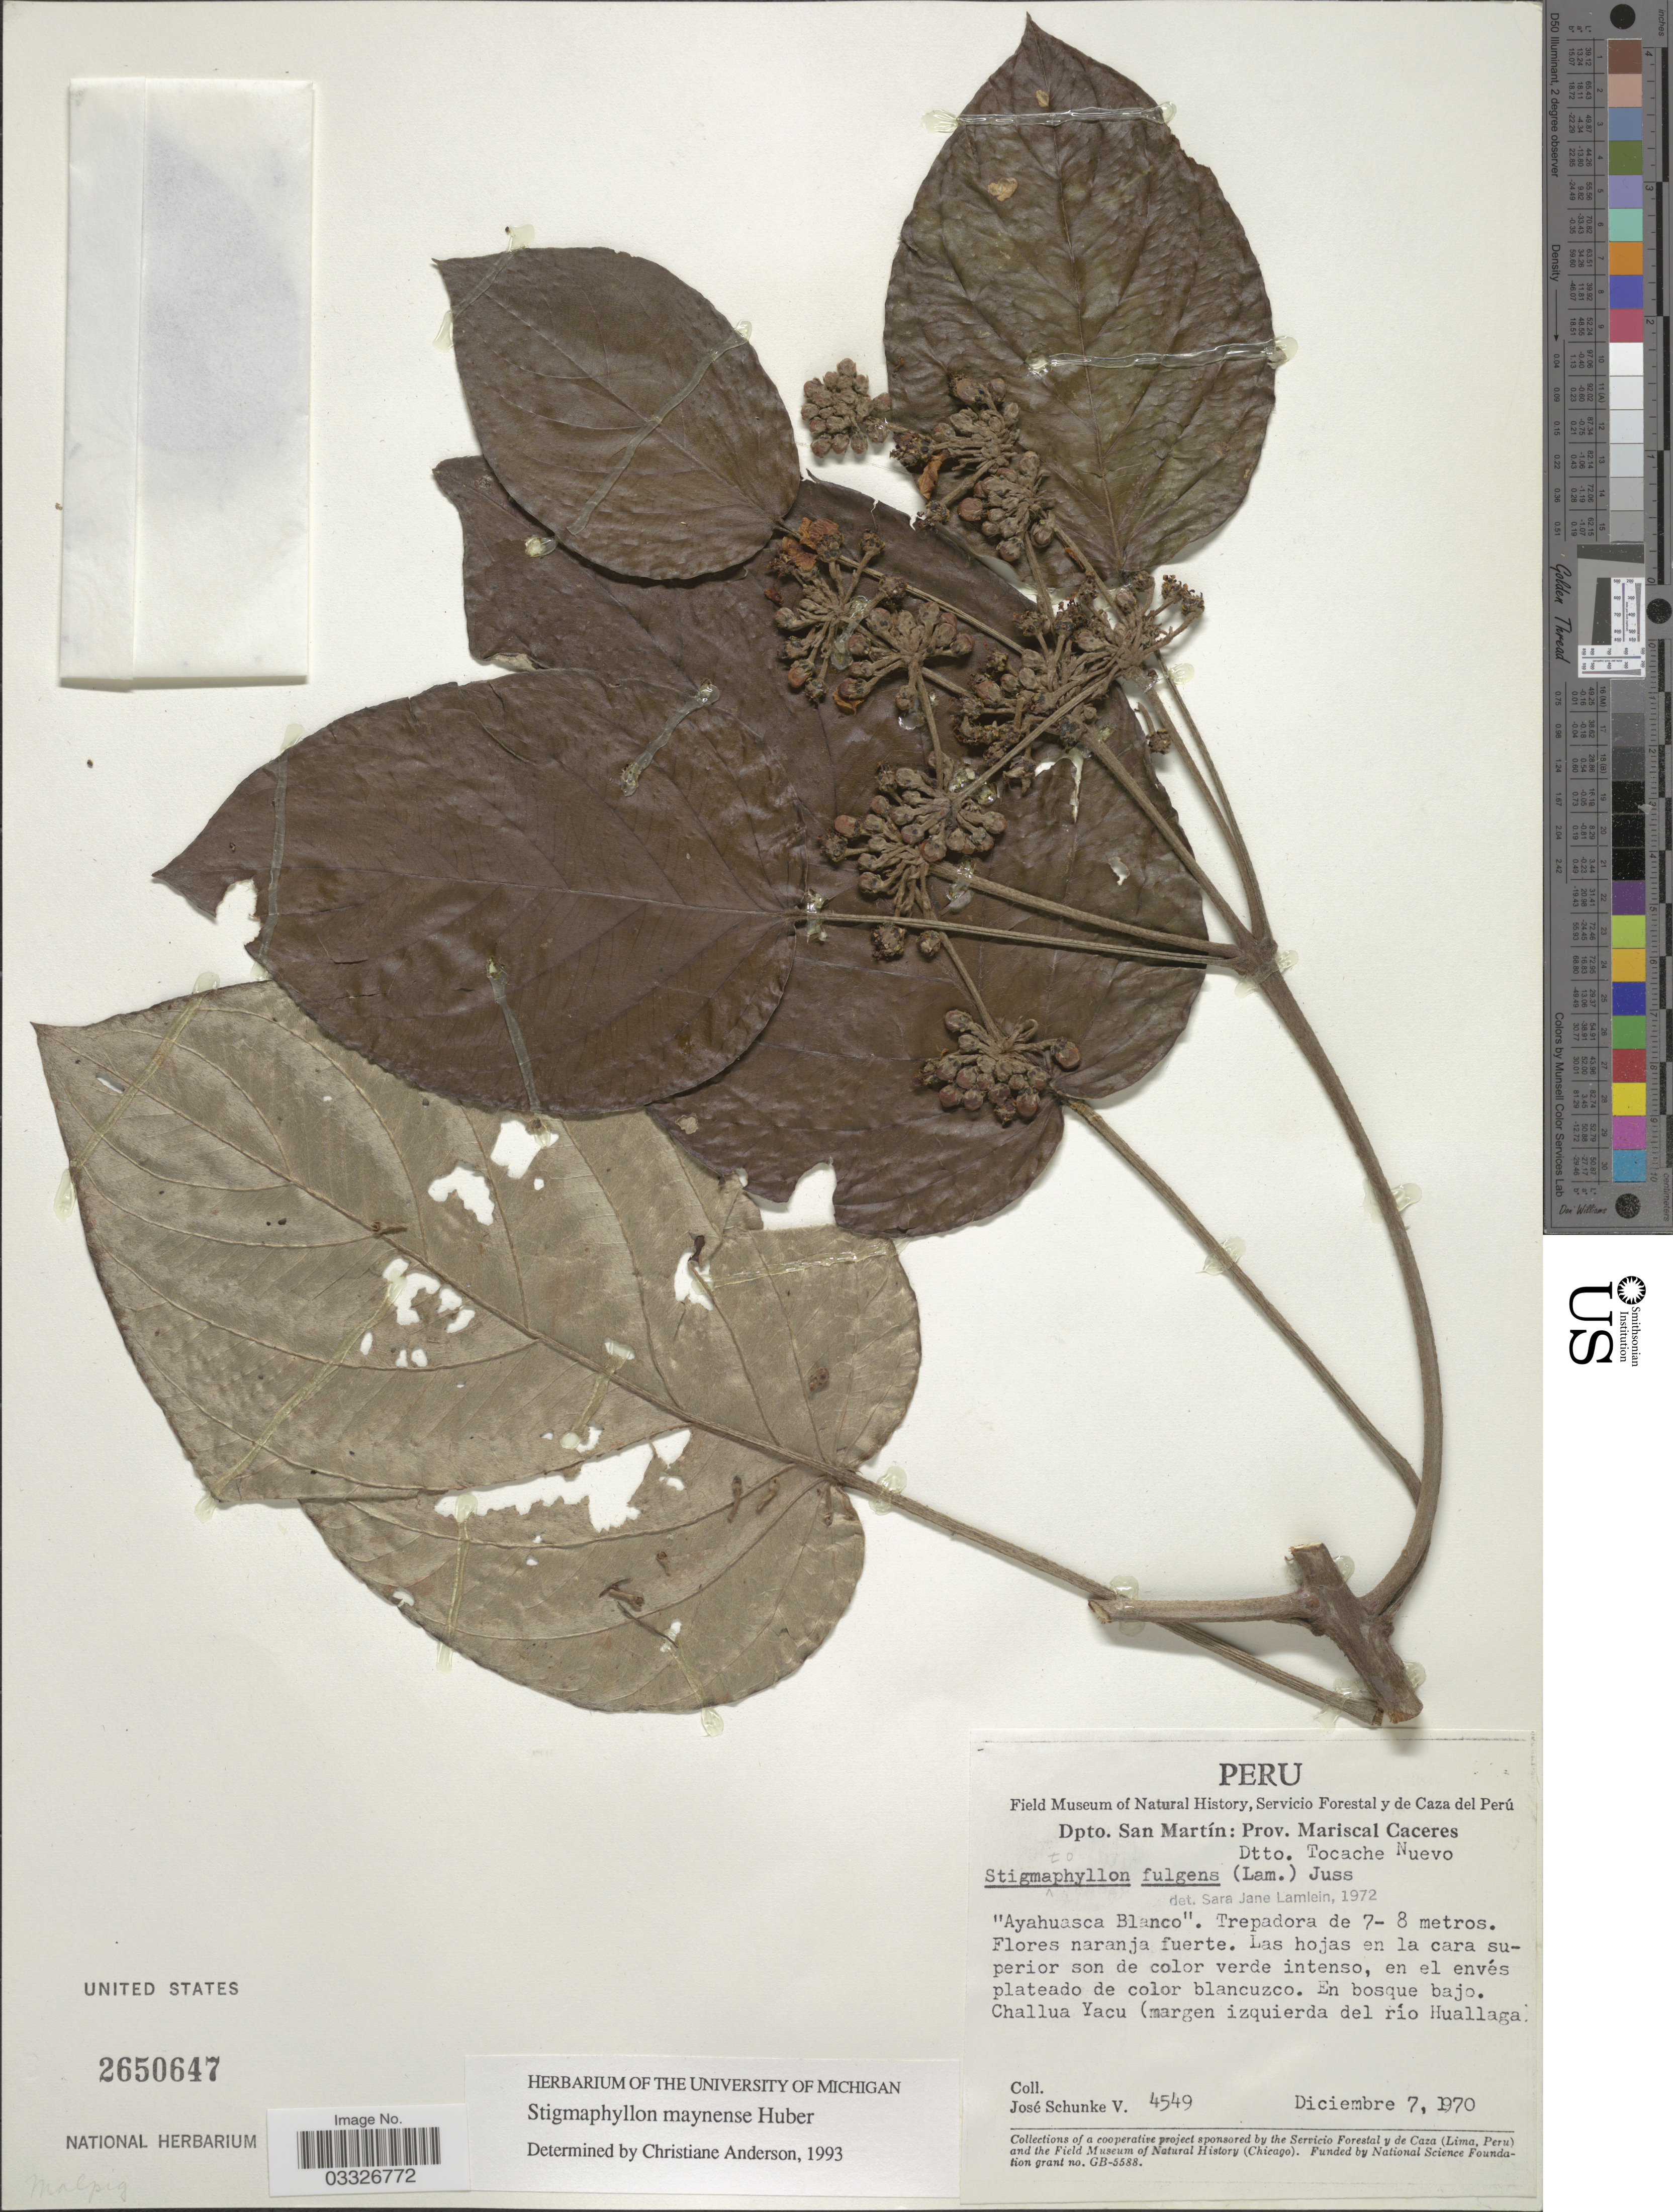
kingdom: Plantae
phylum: Tracheophyta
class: Magnoliopsida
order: Malpighiales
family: Malpighiaceae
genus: Stigmaphyllon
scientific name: Stigmaphyllon maynense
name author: Huber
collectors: J. Schunke Vigo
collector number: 4549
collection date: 1970-12-07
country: Peru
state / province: San Martín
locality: Dpto. San Martín: Prov. Mariscal Caceres. Dtto. Tocache Nuevo. Challua Yacu (margen izquierda del río Huallaga).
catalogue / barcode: US 2650647